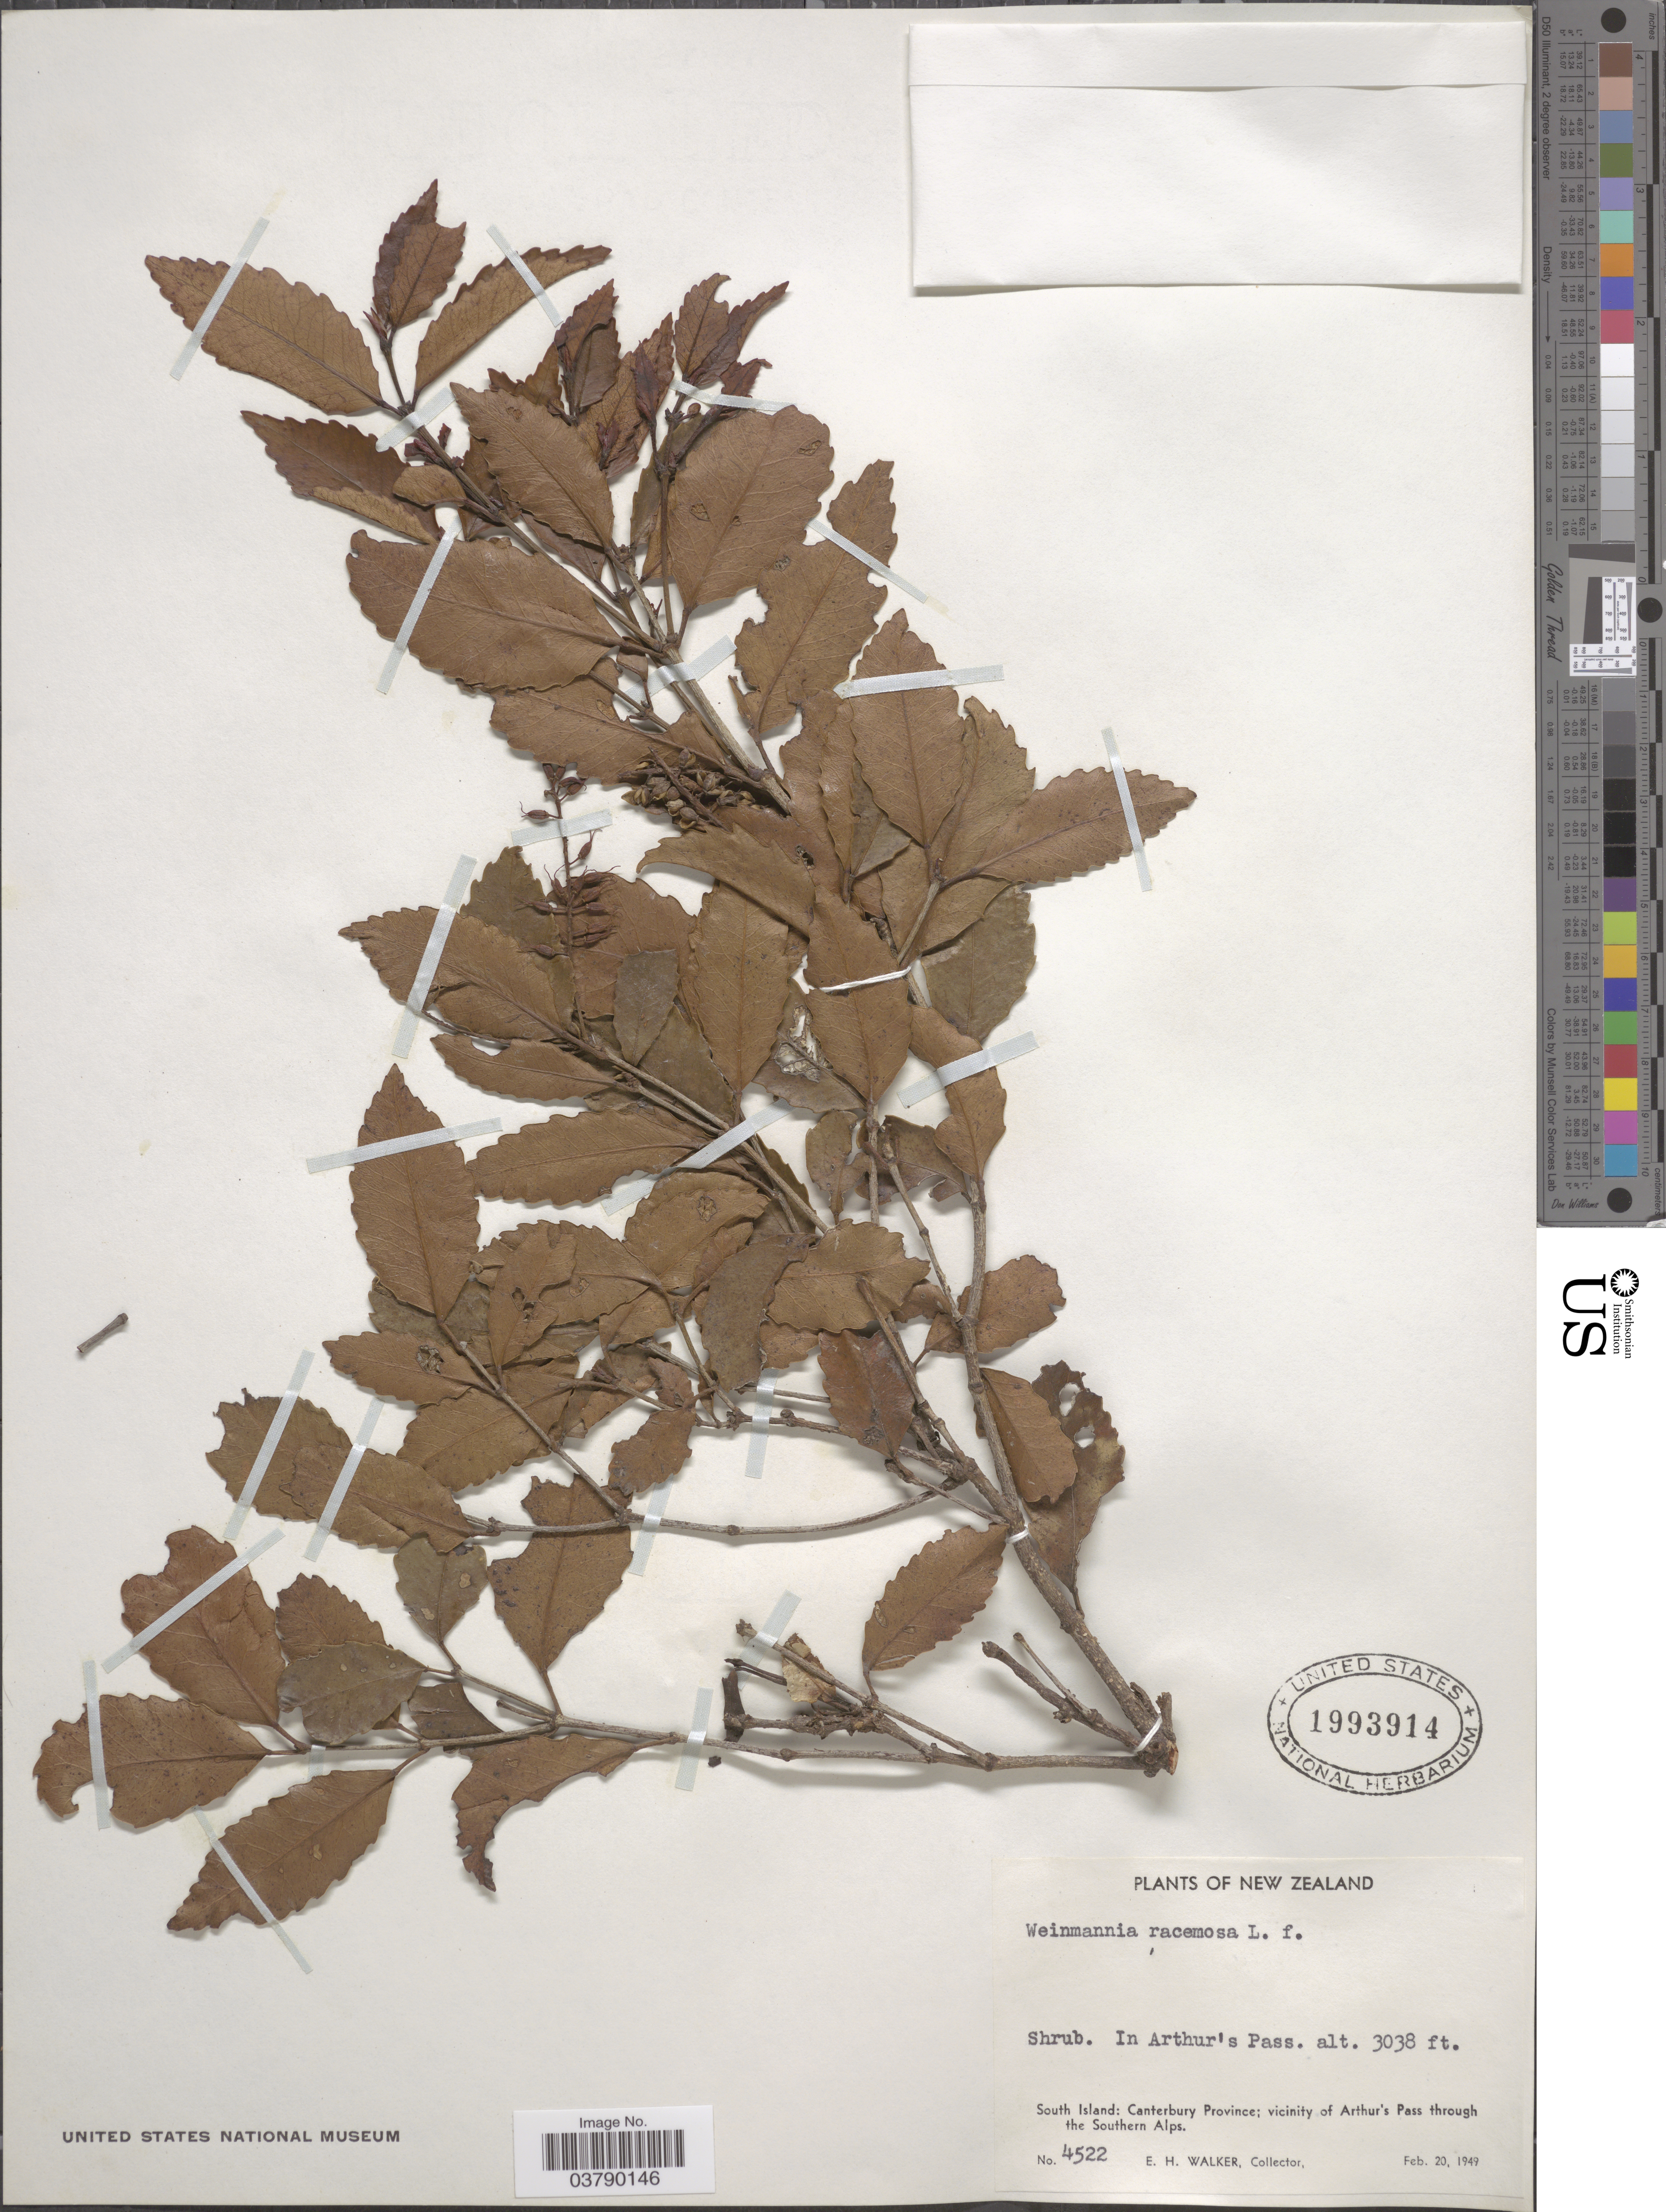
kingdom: Plantae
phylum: Tracheophyta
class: Magnoliopsida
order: Oxalidales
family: Cunoniaceae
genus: Pterophylla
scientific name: Pterophylla racemosa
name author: (L. f.) Pillon & H.C. Hopkins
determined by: Strong, Mark T., (BOT), Smithsonian Institution - National Museum of Natural History (UNITED STATES)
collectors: E. H. Walker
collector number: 4522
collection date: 1949-02-20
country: New Zealand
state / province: Canterbury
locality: In Arthur's Pass. South Island: vicinity of Arthur's Pass through the Southern Alps.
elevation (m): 926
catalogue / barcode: US 1993914